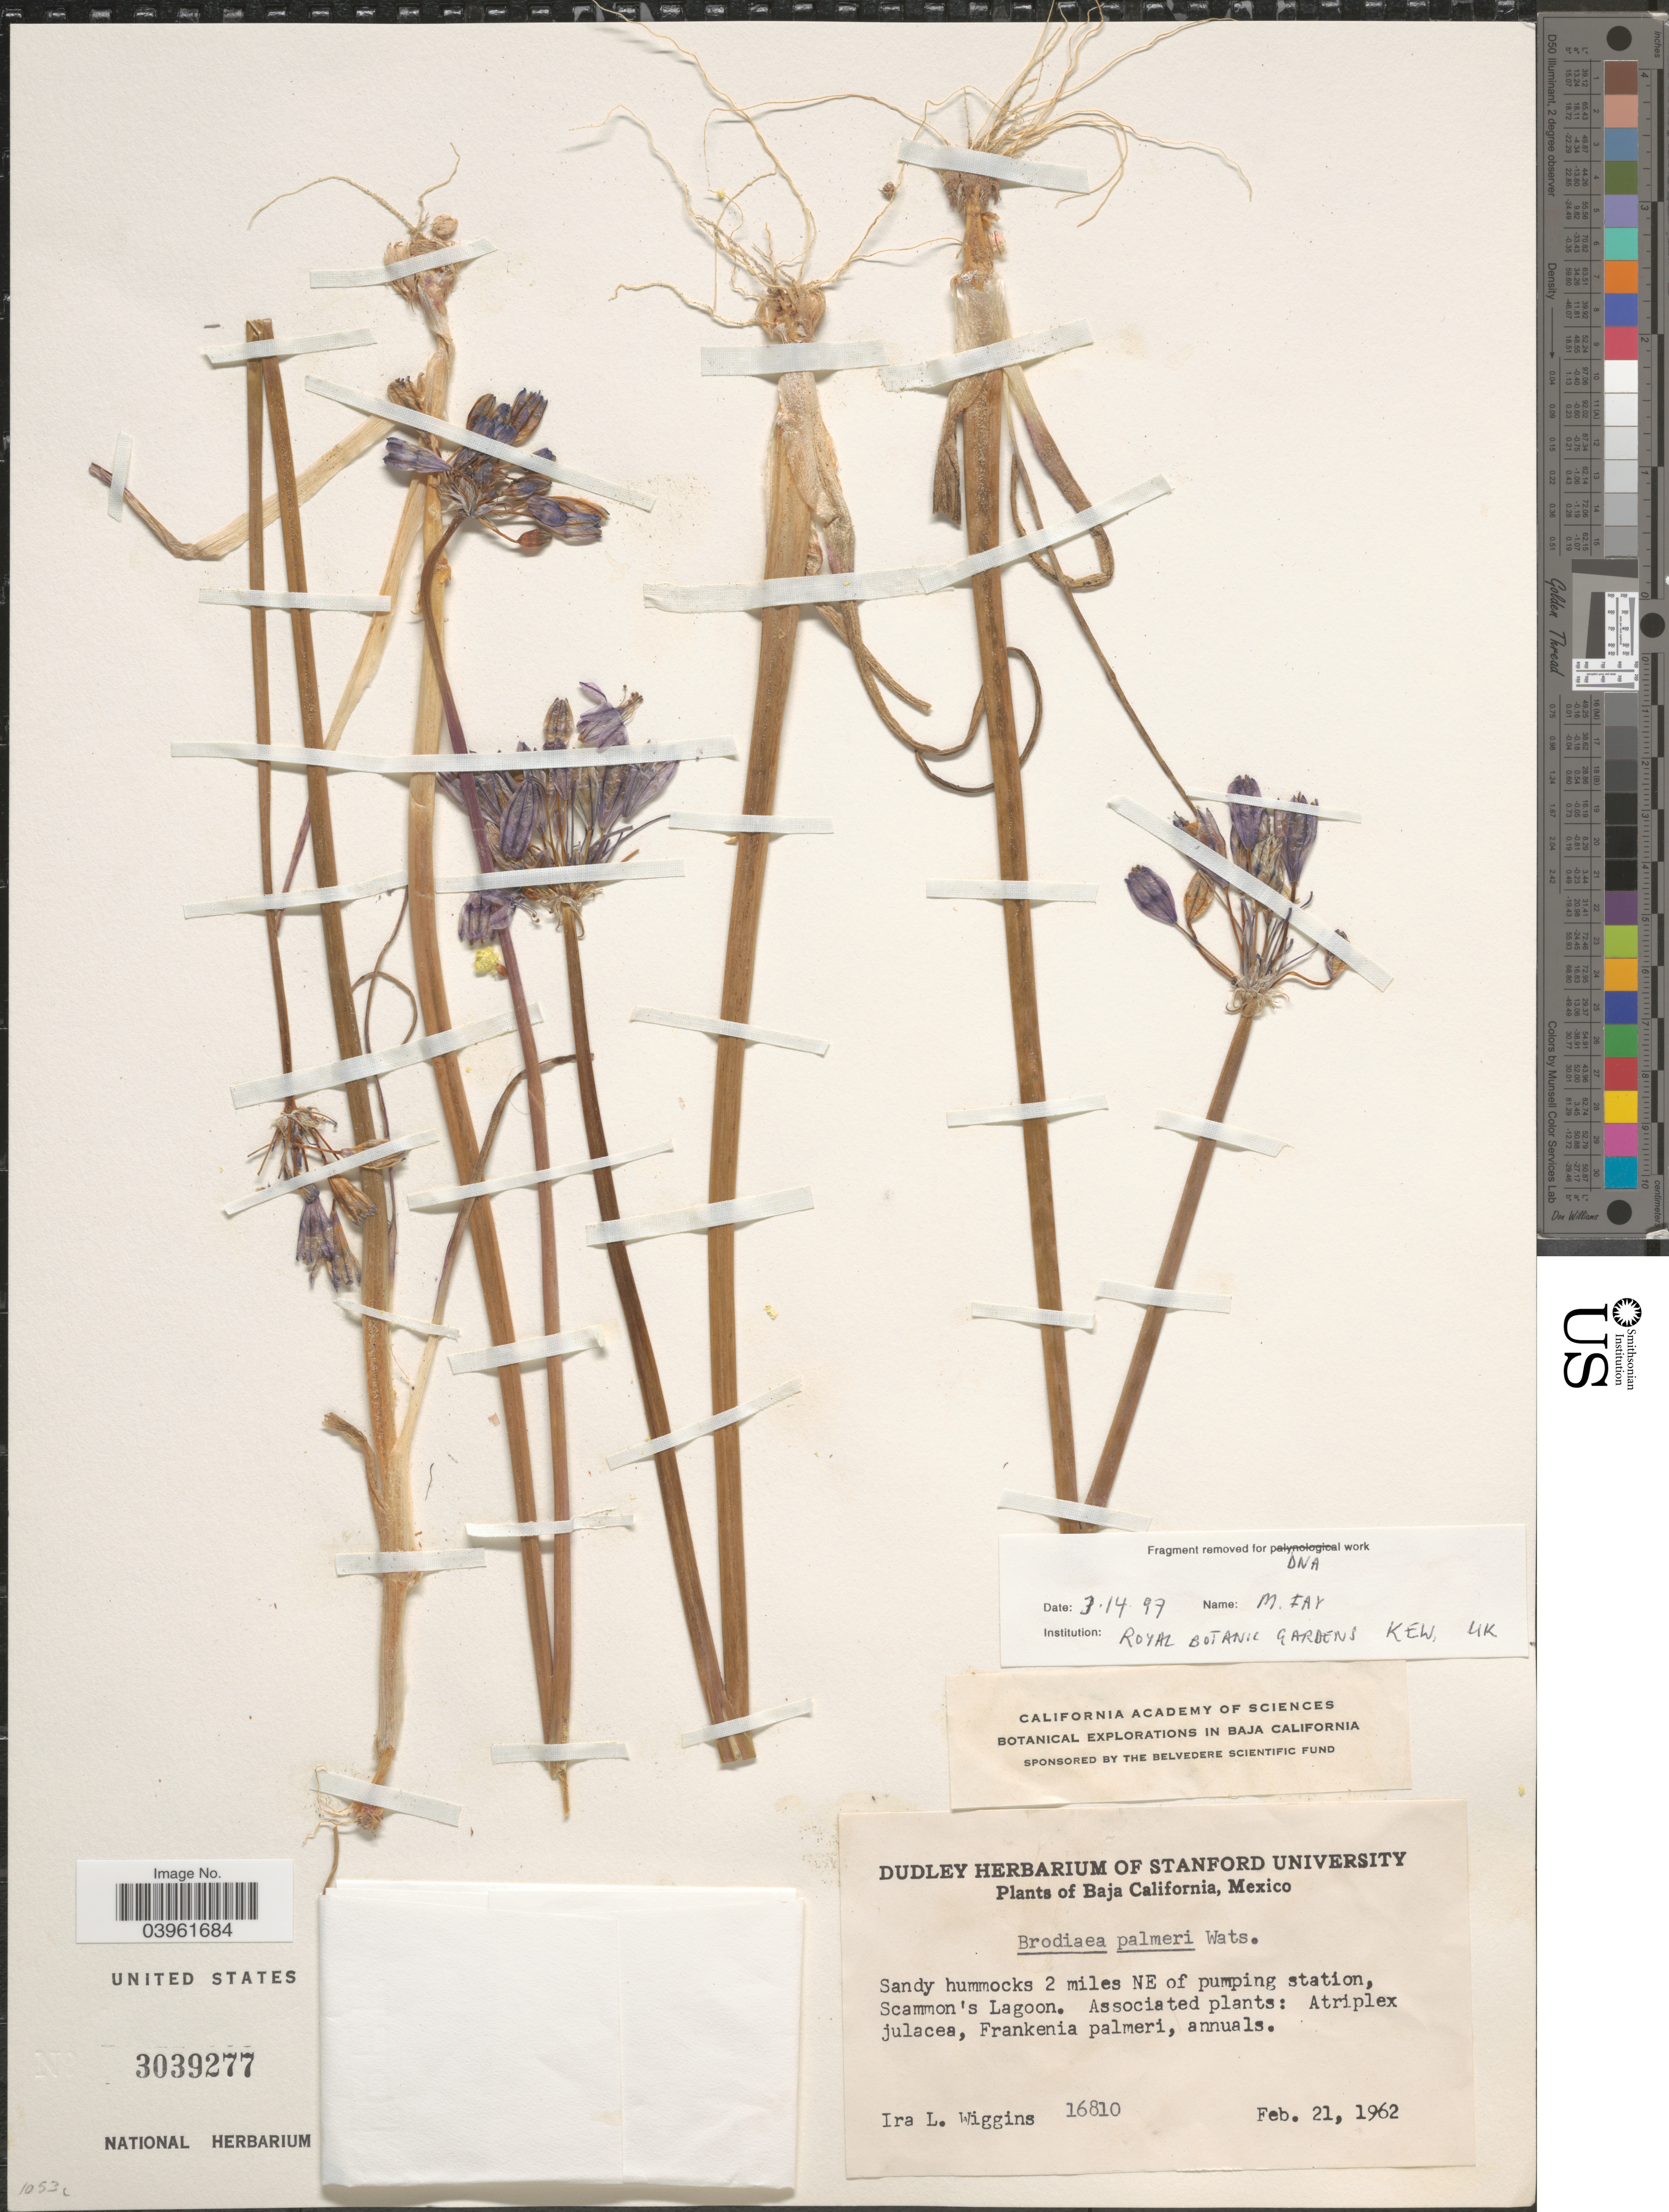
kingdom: Plantae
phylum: Tracheophyta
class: Liliopsida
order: Asparagales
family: Asparagaceae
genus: Triteleiopsis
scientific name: Triteleiopsis palmeri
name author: (S. Watson) Hoover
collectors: I. L. Wiggins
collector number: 16810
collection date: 1962-02-21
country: Mexico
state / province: Baja California Sur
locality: Sandy hummocks 2 miles NE of pumping station, Scammon's Lagoon.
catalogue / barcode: US 3039277